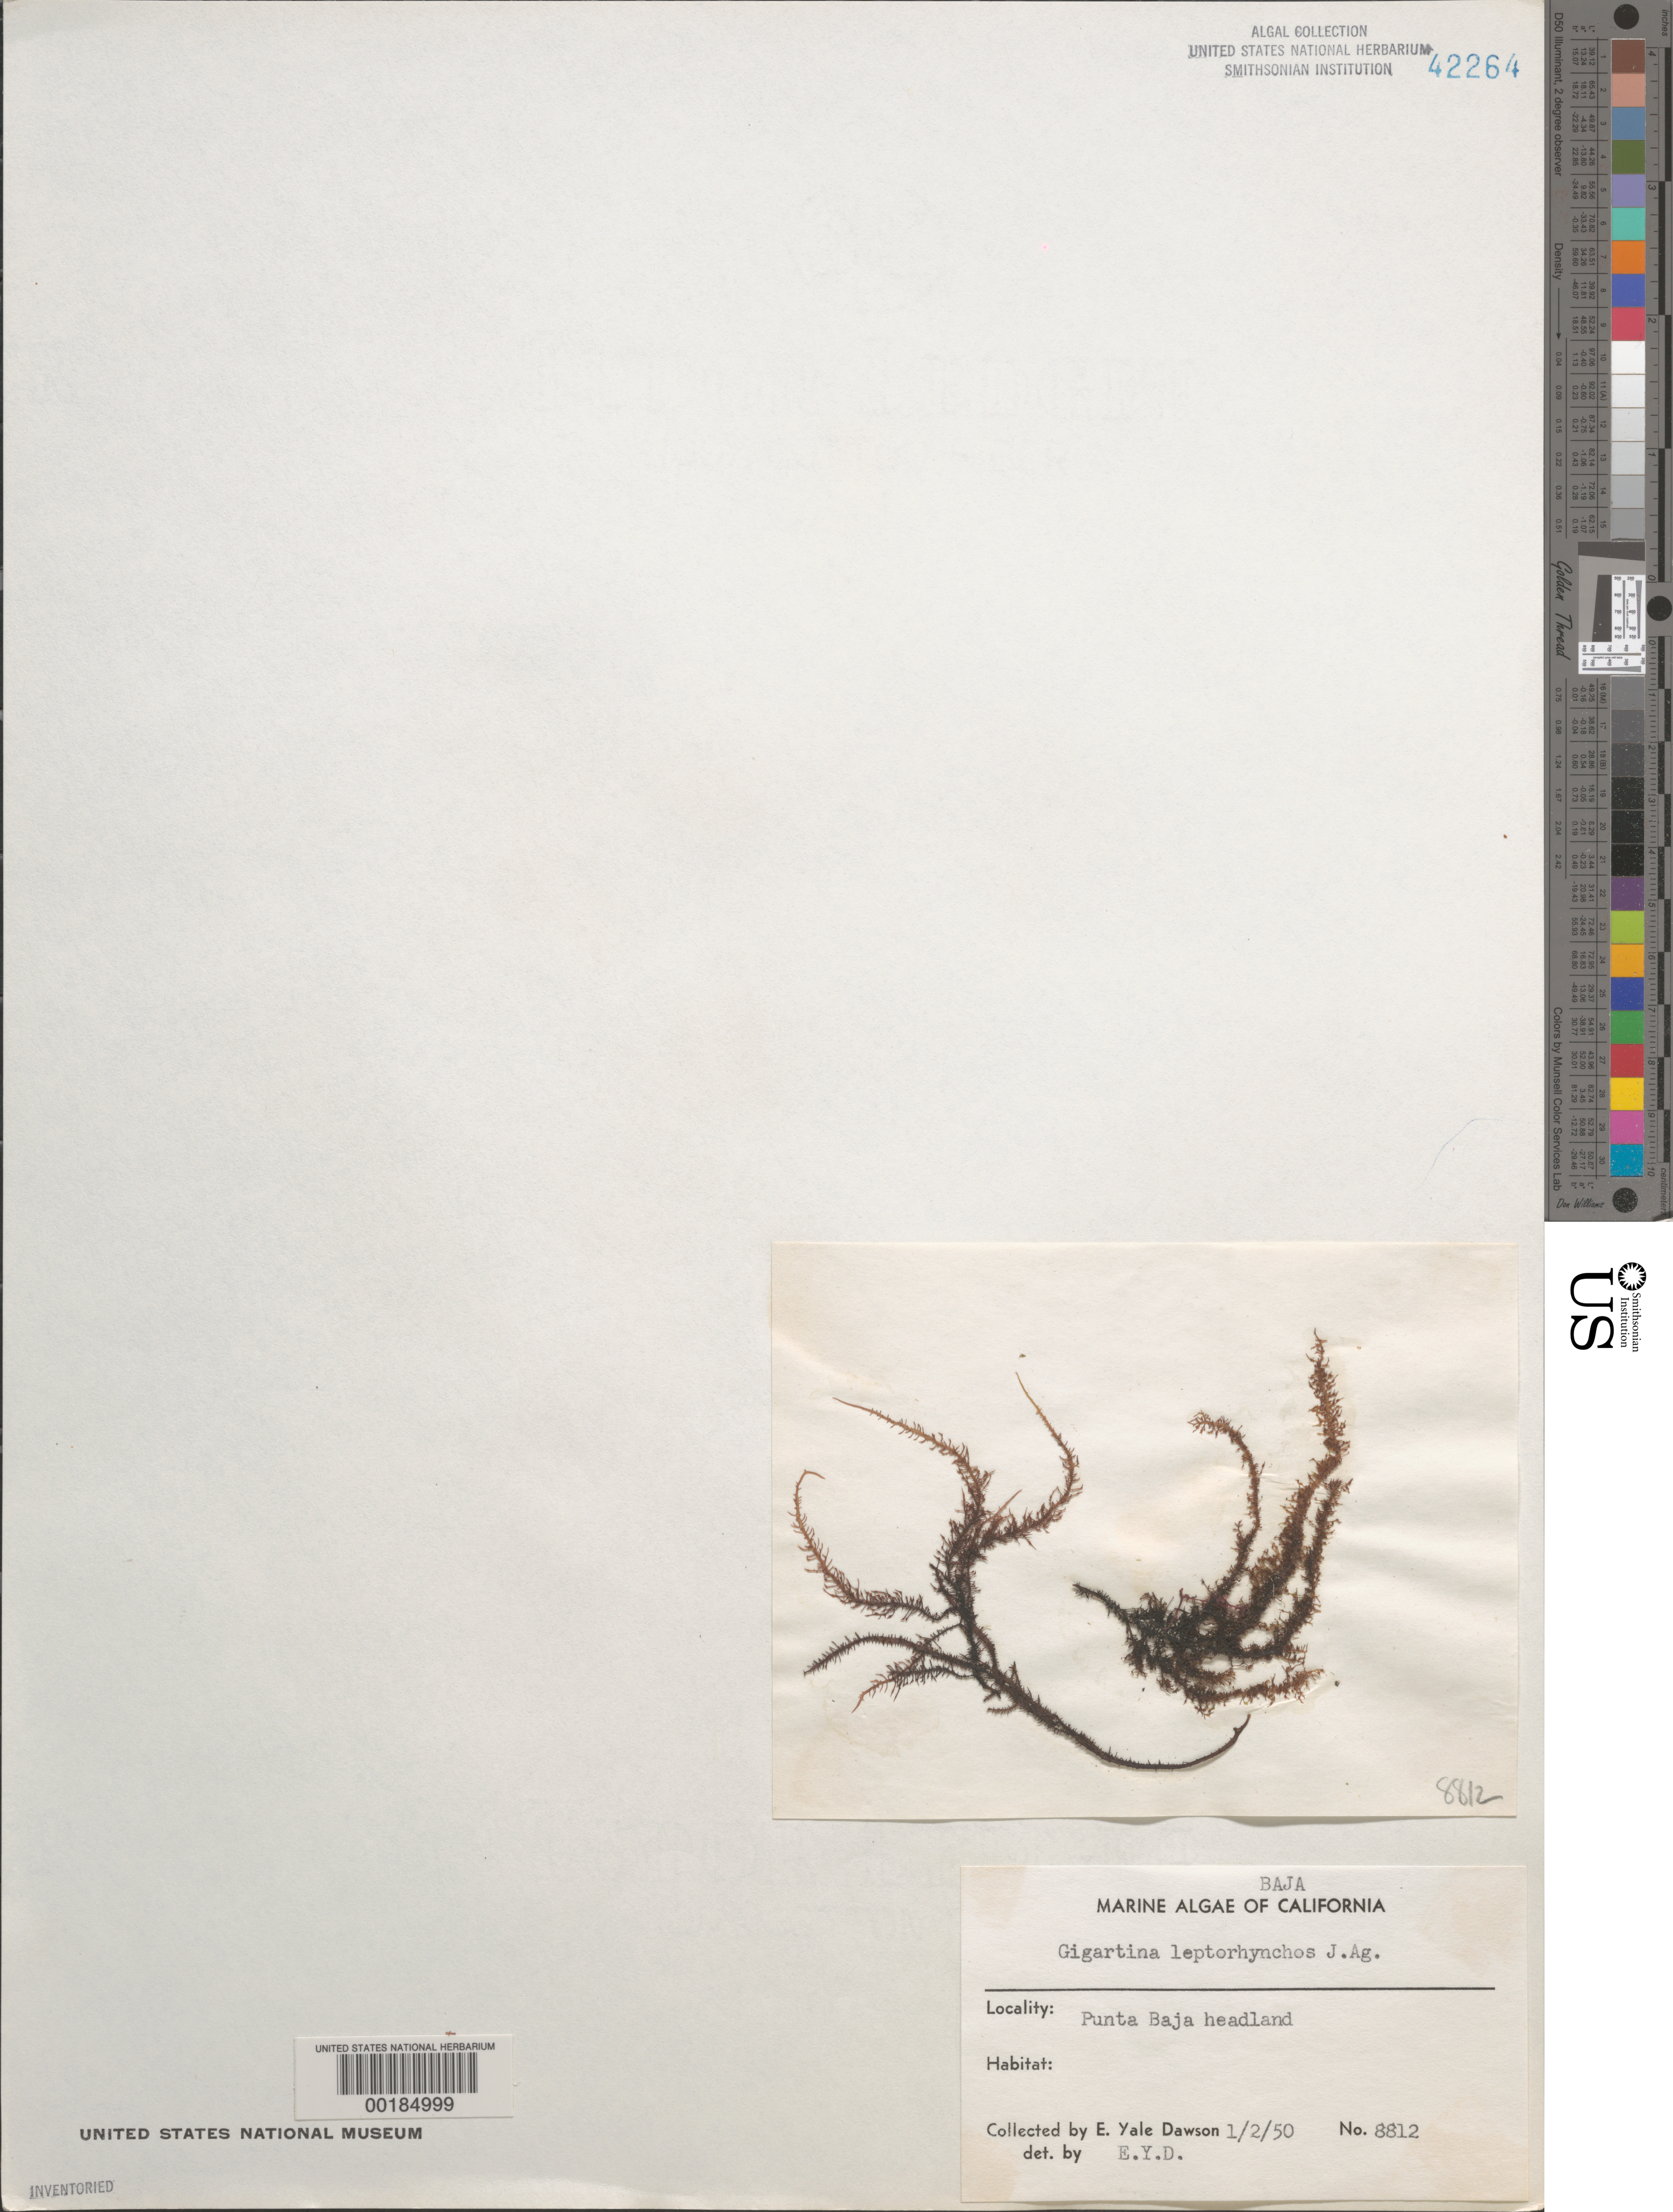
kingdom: Plantae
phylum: Rhodophyta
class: Florideophyceae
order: Gigartinales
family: Gigartinaceae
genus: Mazzaella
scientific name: Mazzaella leptorhynchos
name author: (J. Agardh) Leister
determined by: Algae name updating Project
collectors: E. Y. Dawson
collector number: EYD 8812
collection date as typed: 02 Jan 1950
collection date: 1950-01-02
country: Mexico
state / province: Baja California Norte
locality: Punta Baja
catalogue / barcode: US 42264